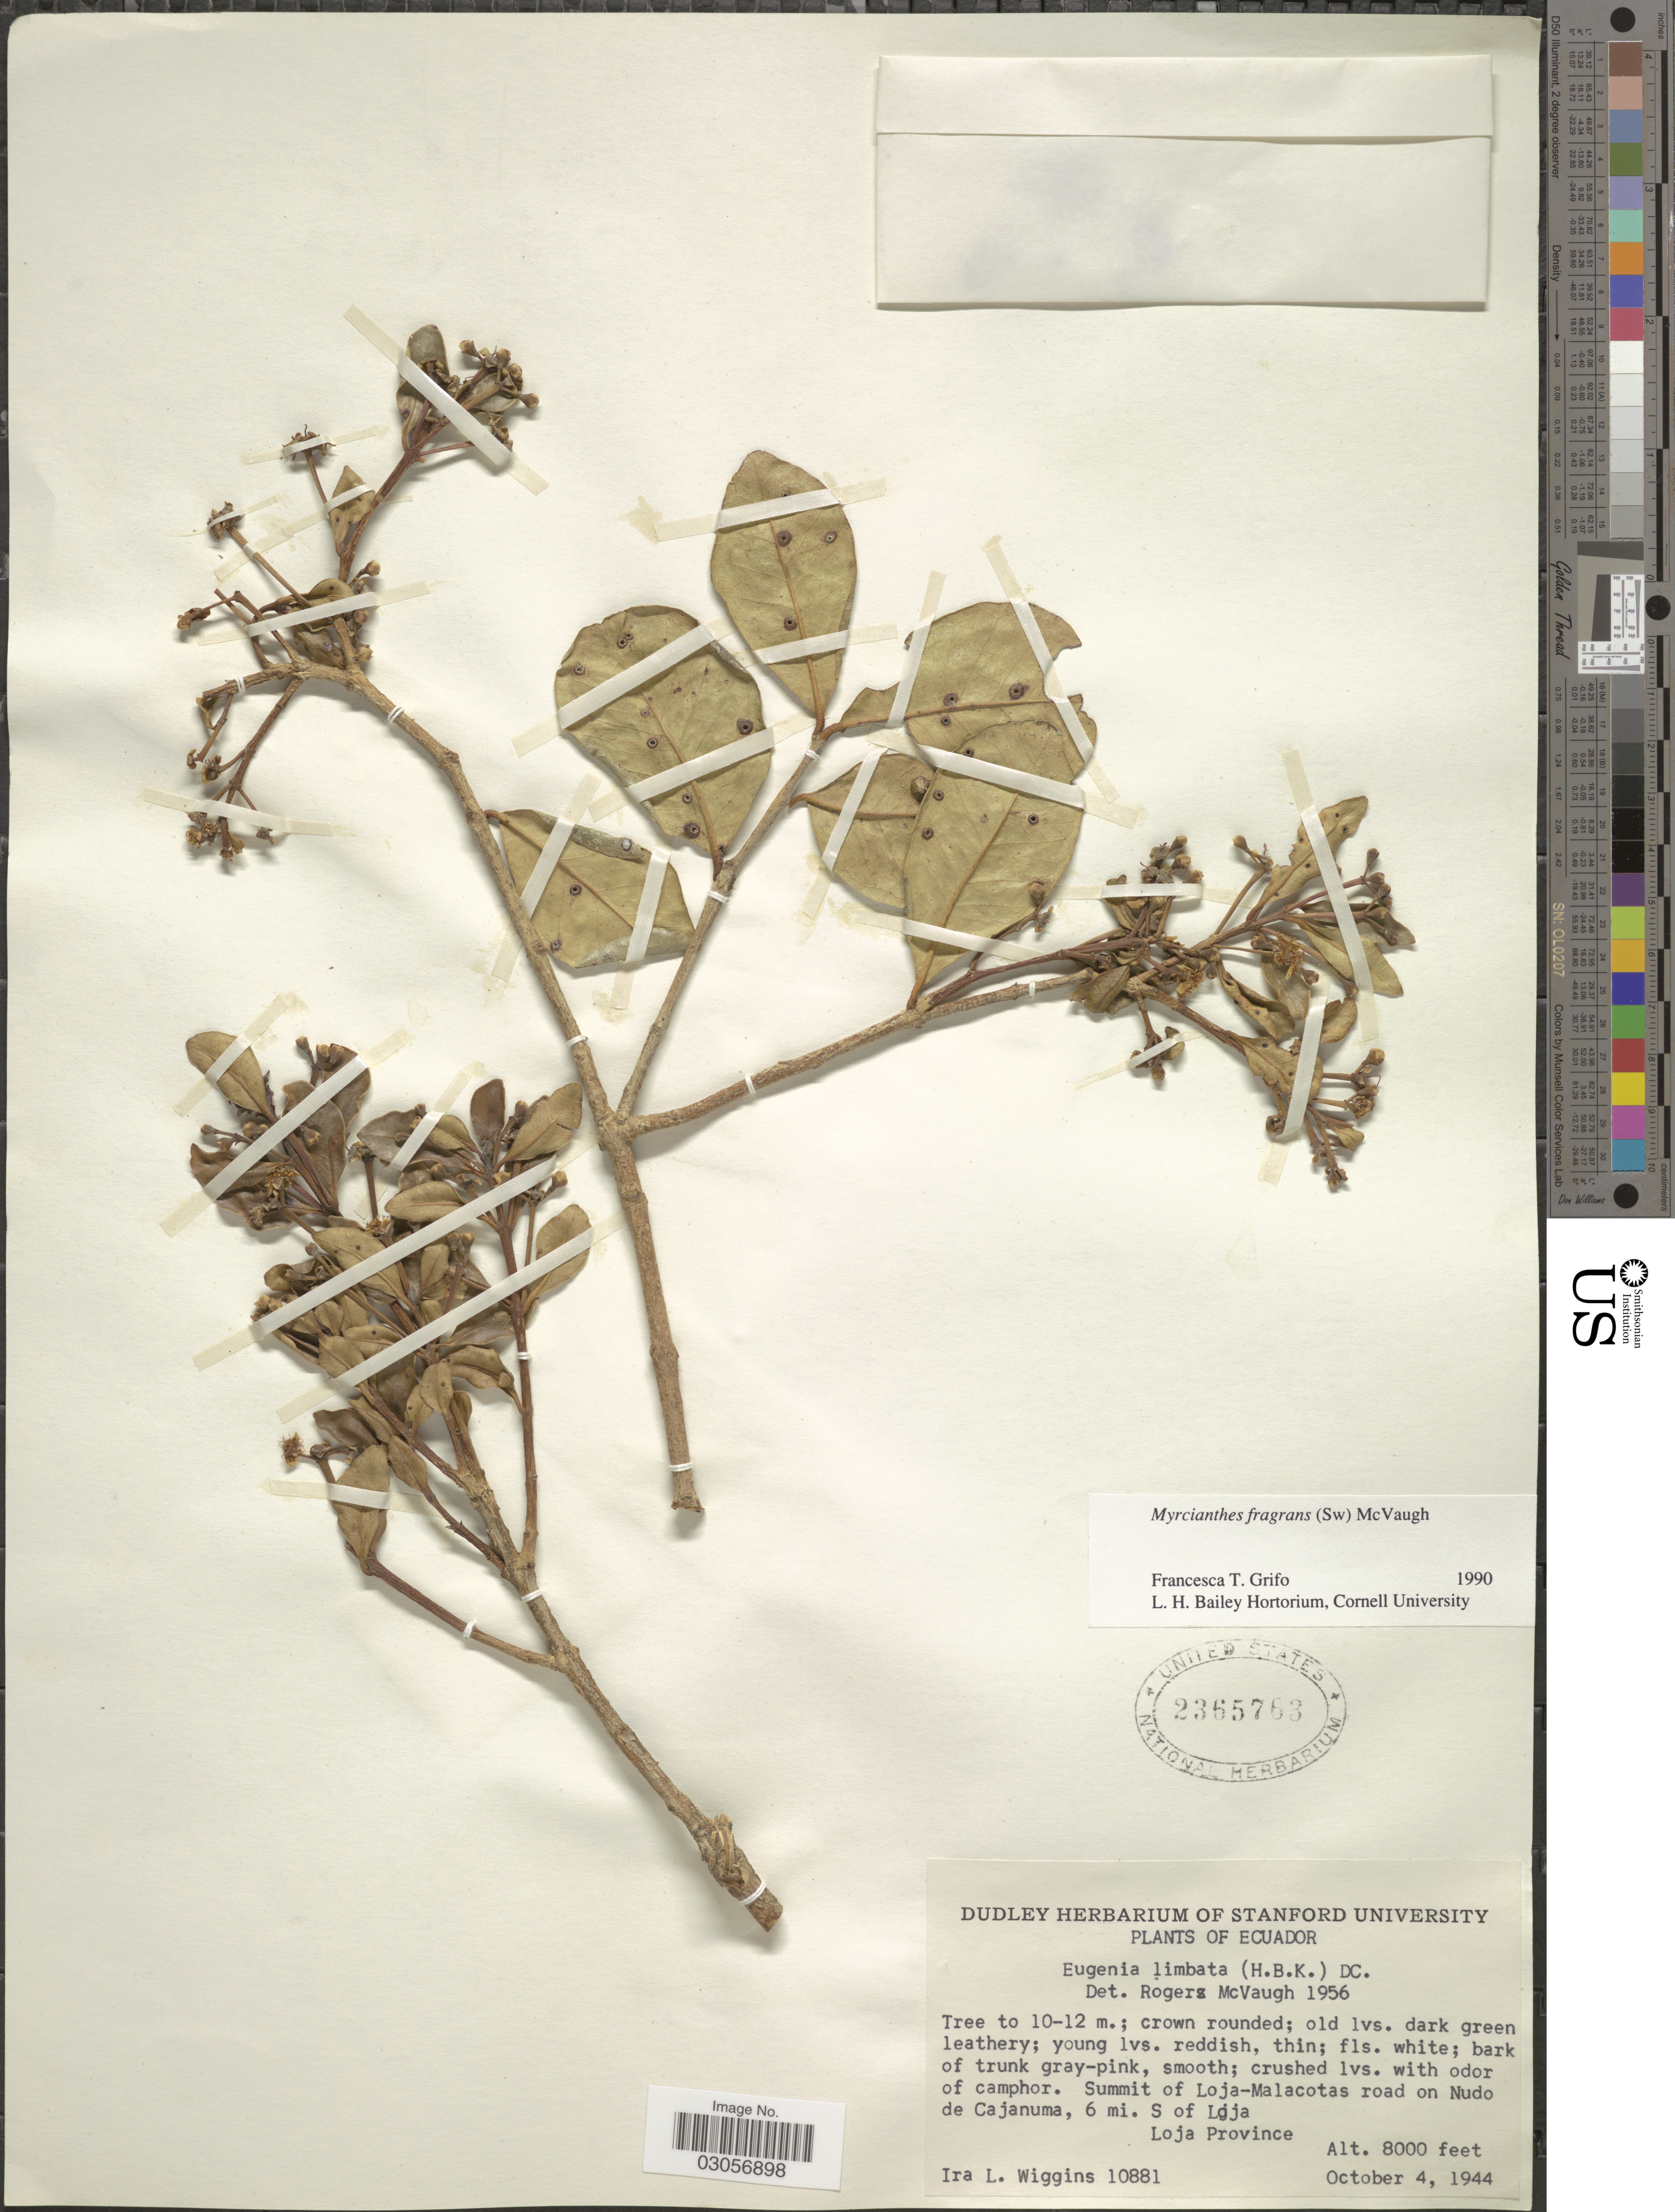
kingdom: Plantae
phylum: Tracheophyta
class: Magnoliopsida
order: Myrtales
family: Myrtaceae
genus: Myrcianthes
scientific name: Myrcianthes fragrans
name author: (Sw.) McVaugh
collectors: I. L. Wiggins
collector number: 10881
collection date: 1944-10-04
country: Ecuador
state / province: Loja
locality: Summit of Loja-Malacotas road on Nudo de Cajanuma, 6 mi. S of Loja, Loja Province.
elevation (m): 2438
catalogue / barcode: US 2365763